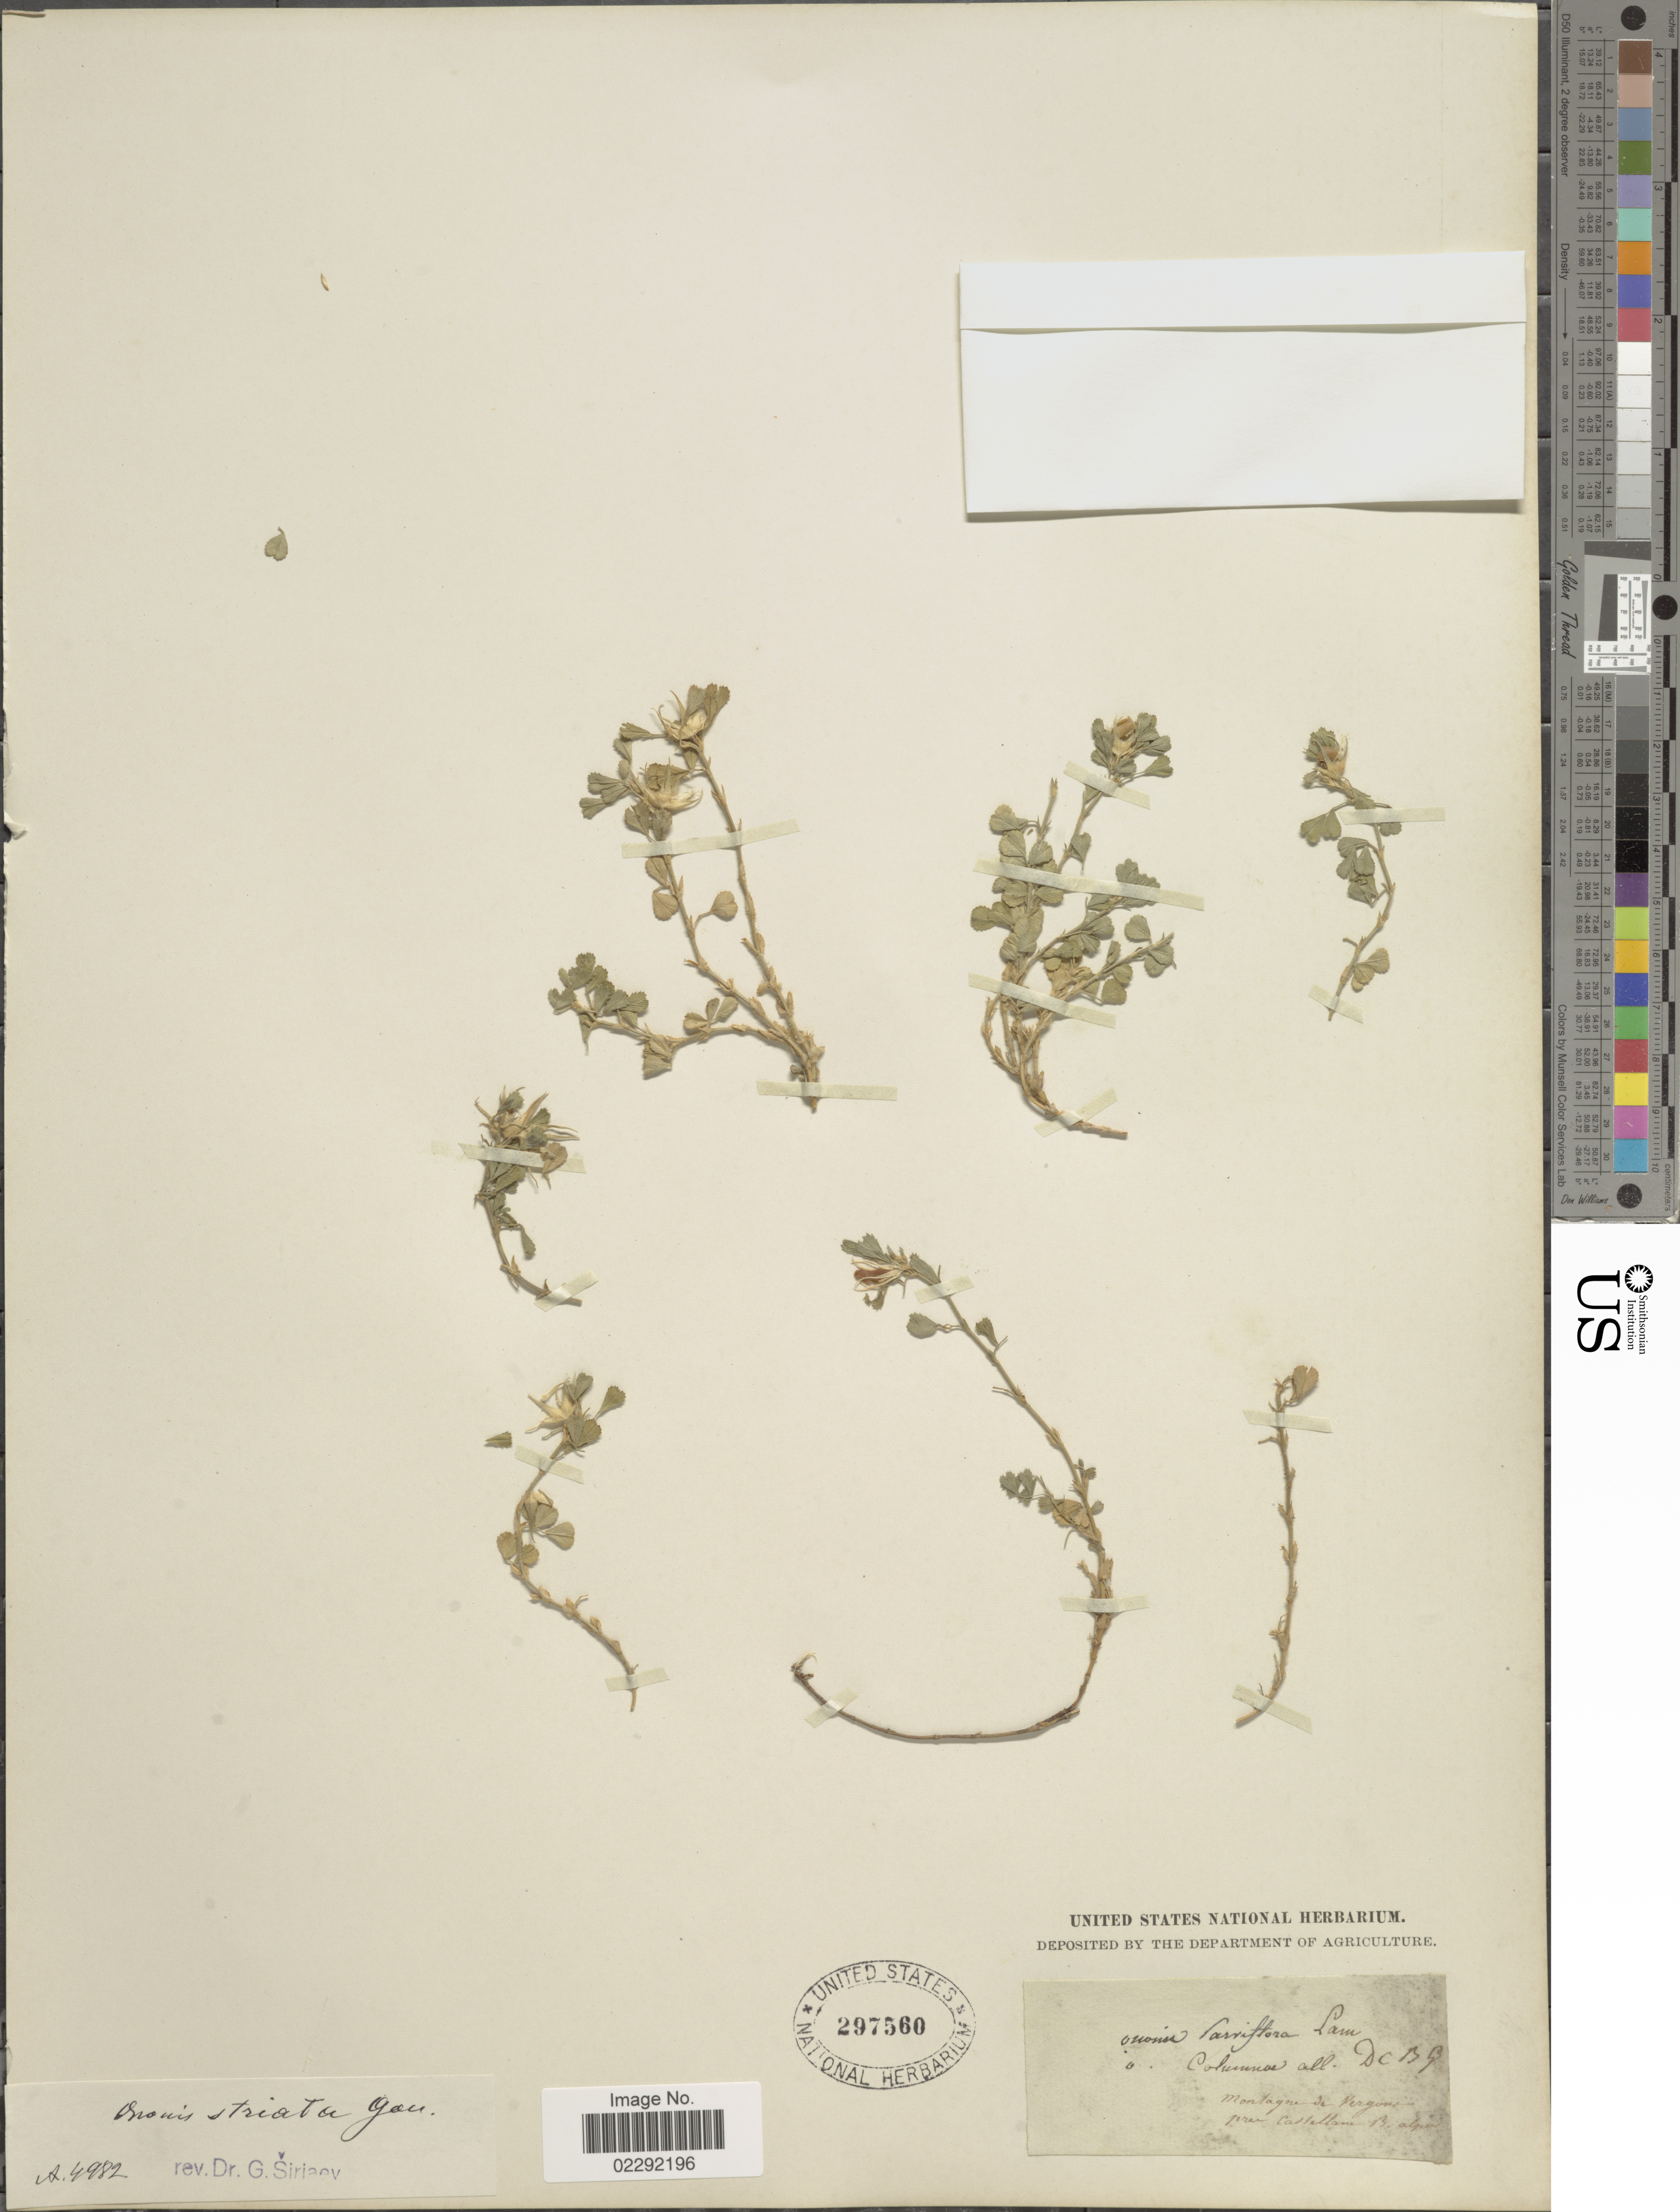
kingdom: Plantae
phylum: Tracheophyta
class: Magnoliopsida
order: Fabales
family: Fabaceae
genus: Ononis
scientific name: Ononis striata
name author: Gouan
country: France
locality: Montagen de Vergone pres Castellane [interpreted]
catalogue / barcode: US 297560